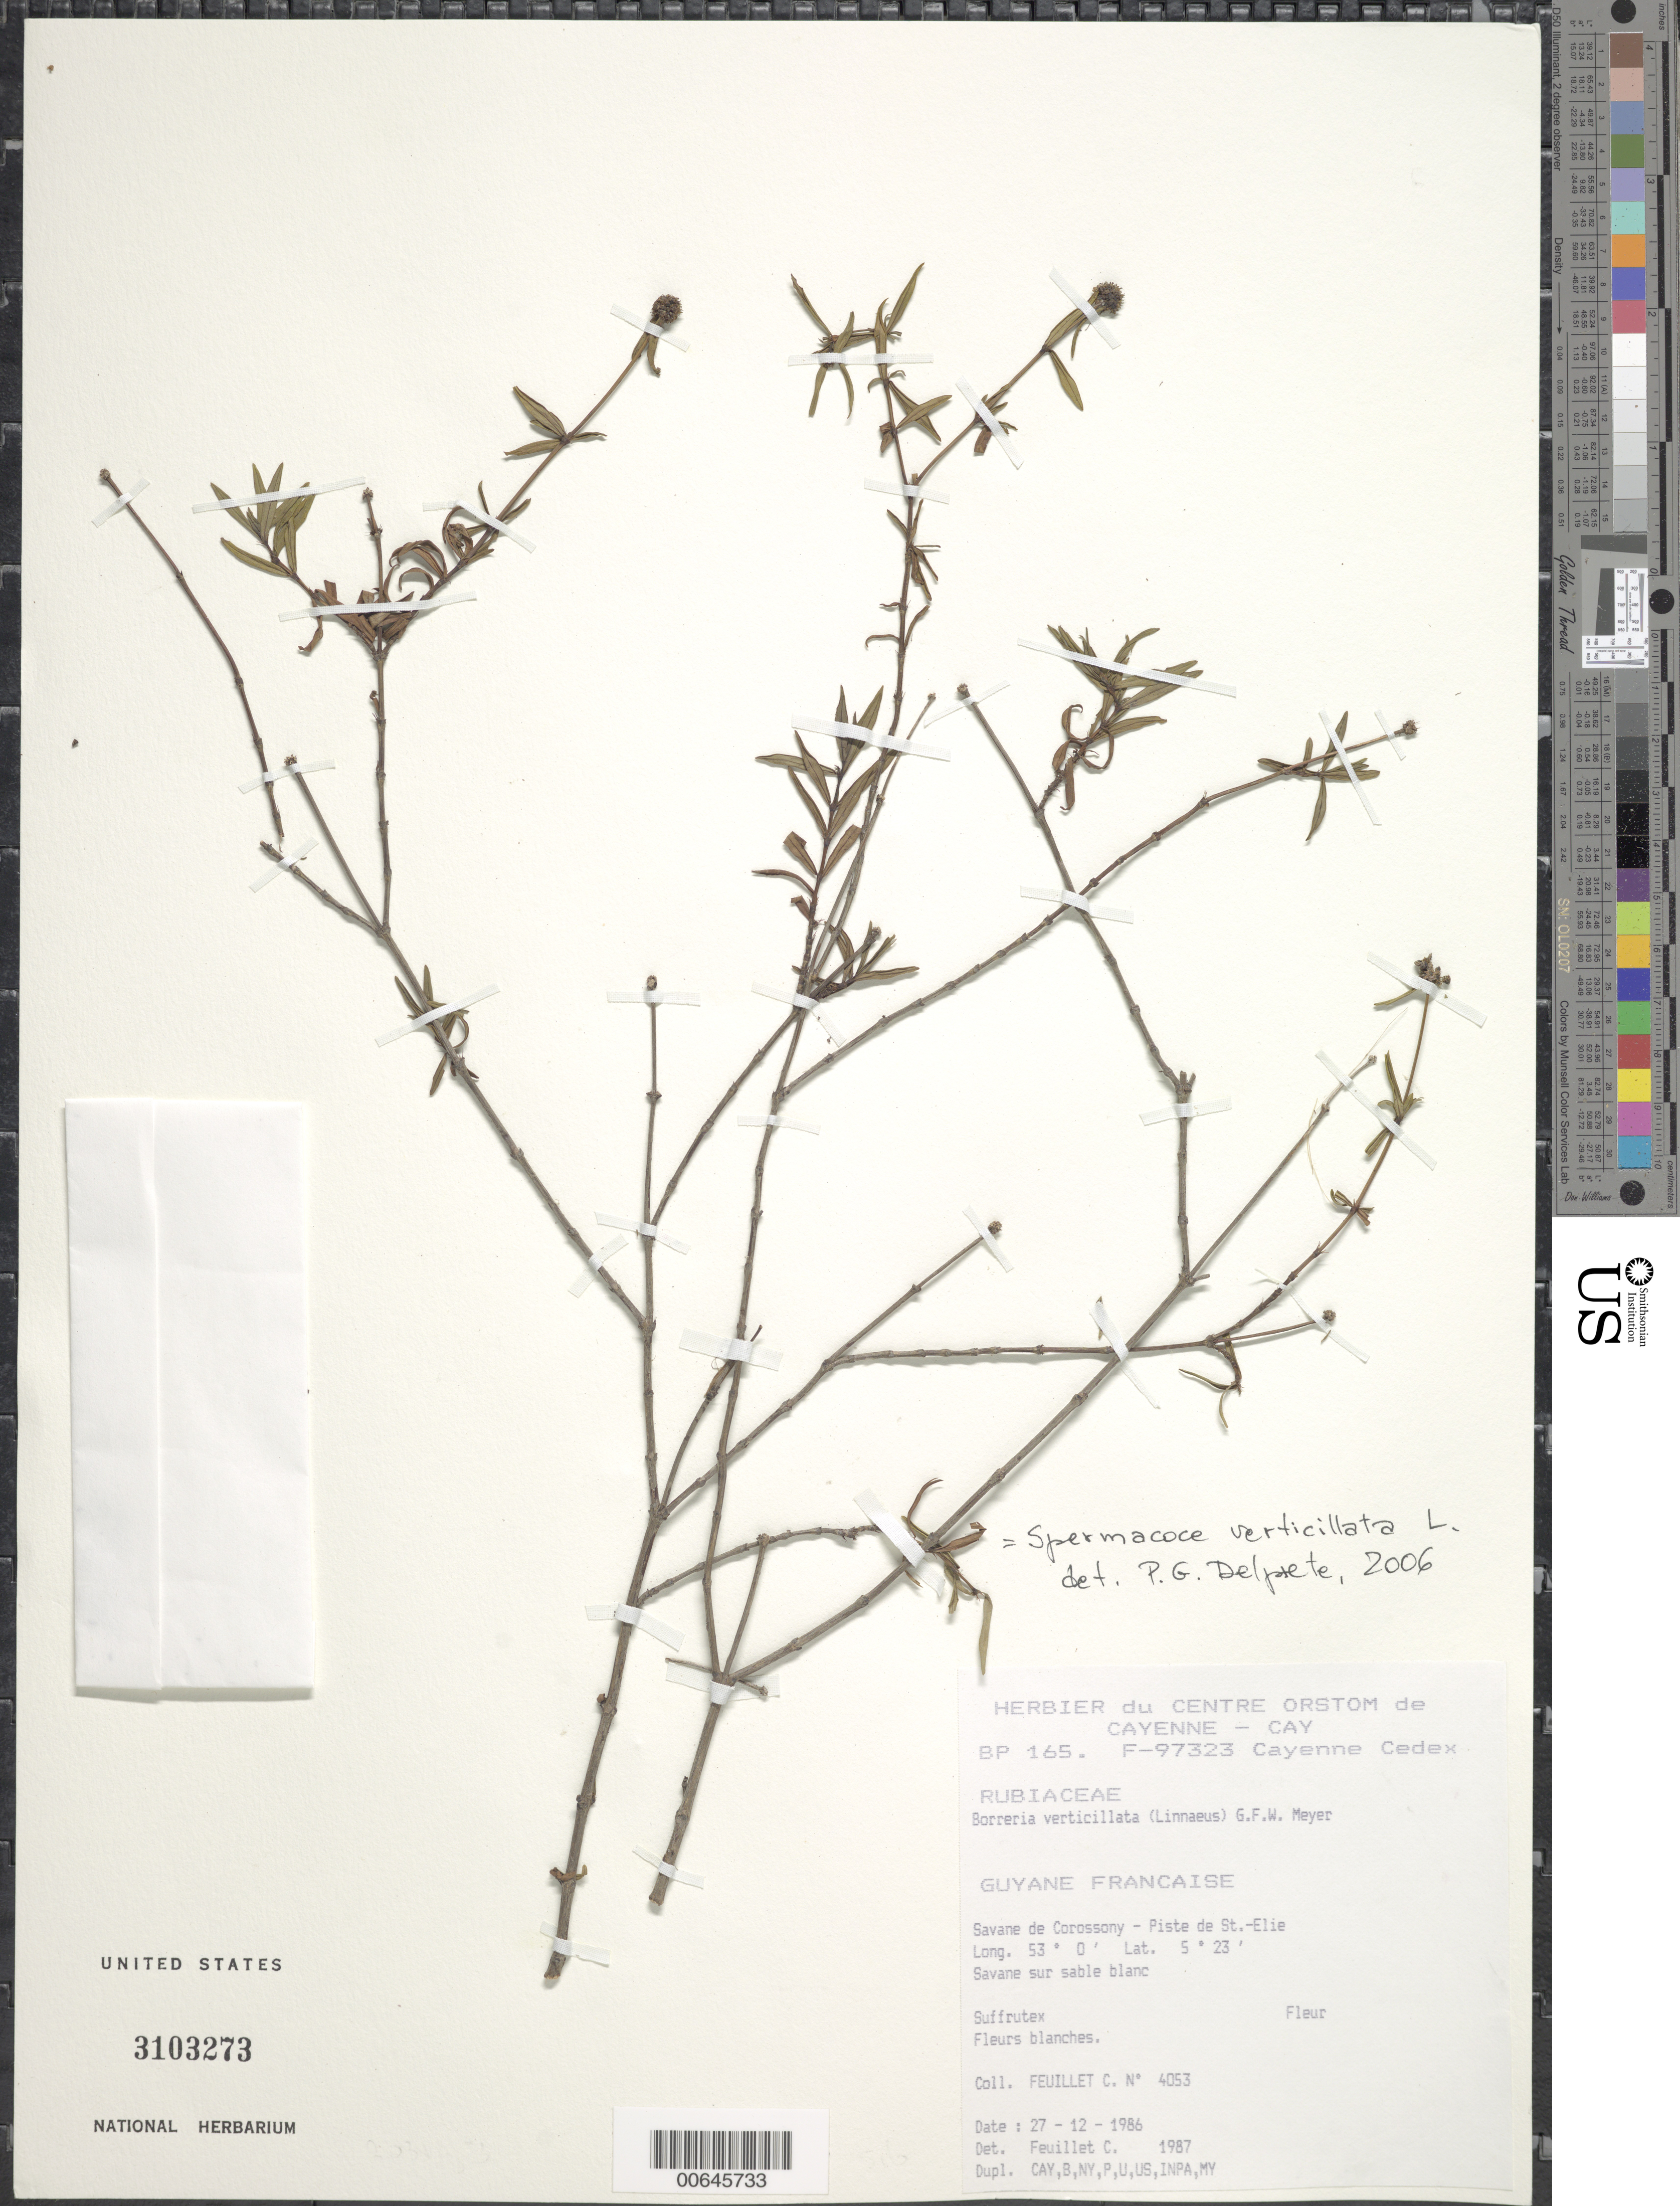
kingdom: Plantae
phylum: Tracheophyta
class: Magnoliopsida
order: Gentianales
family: Rubiaceae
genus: Spermacoce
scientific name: Spermacoce verticillata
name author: L.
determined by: Delprete, P. G., Herb. de Guyane Cay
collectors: C. Feuillet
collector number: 4053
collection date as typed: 27-Dec-96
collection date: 1996-12-27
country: French Guiana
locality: Savane de Corossony, Piste de Saint-Élie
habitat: Savanna, white sand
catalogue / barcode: US 3103273